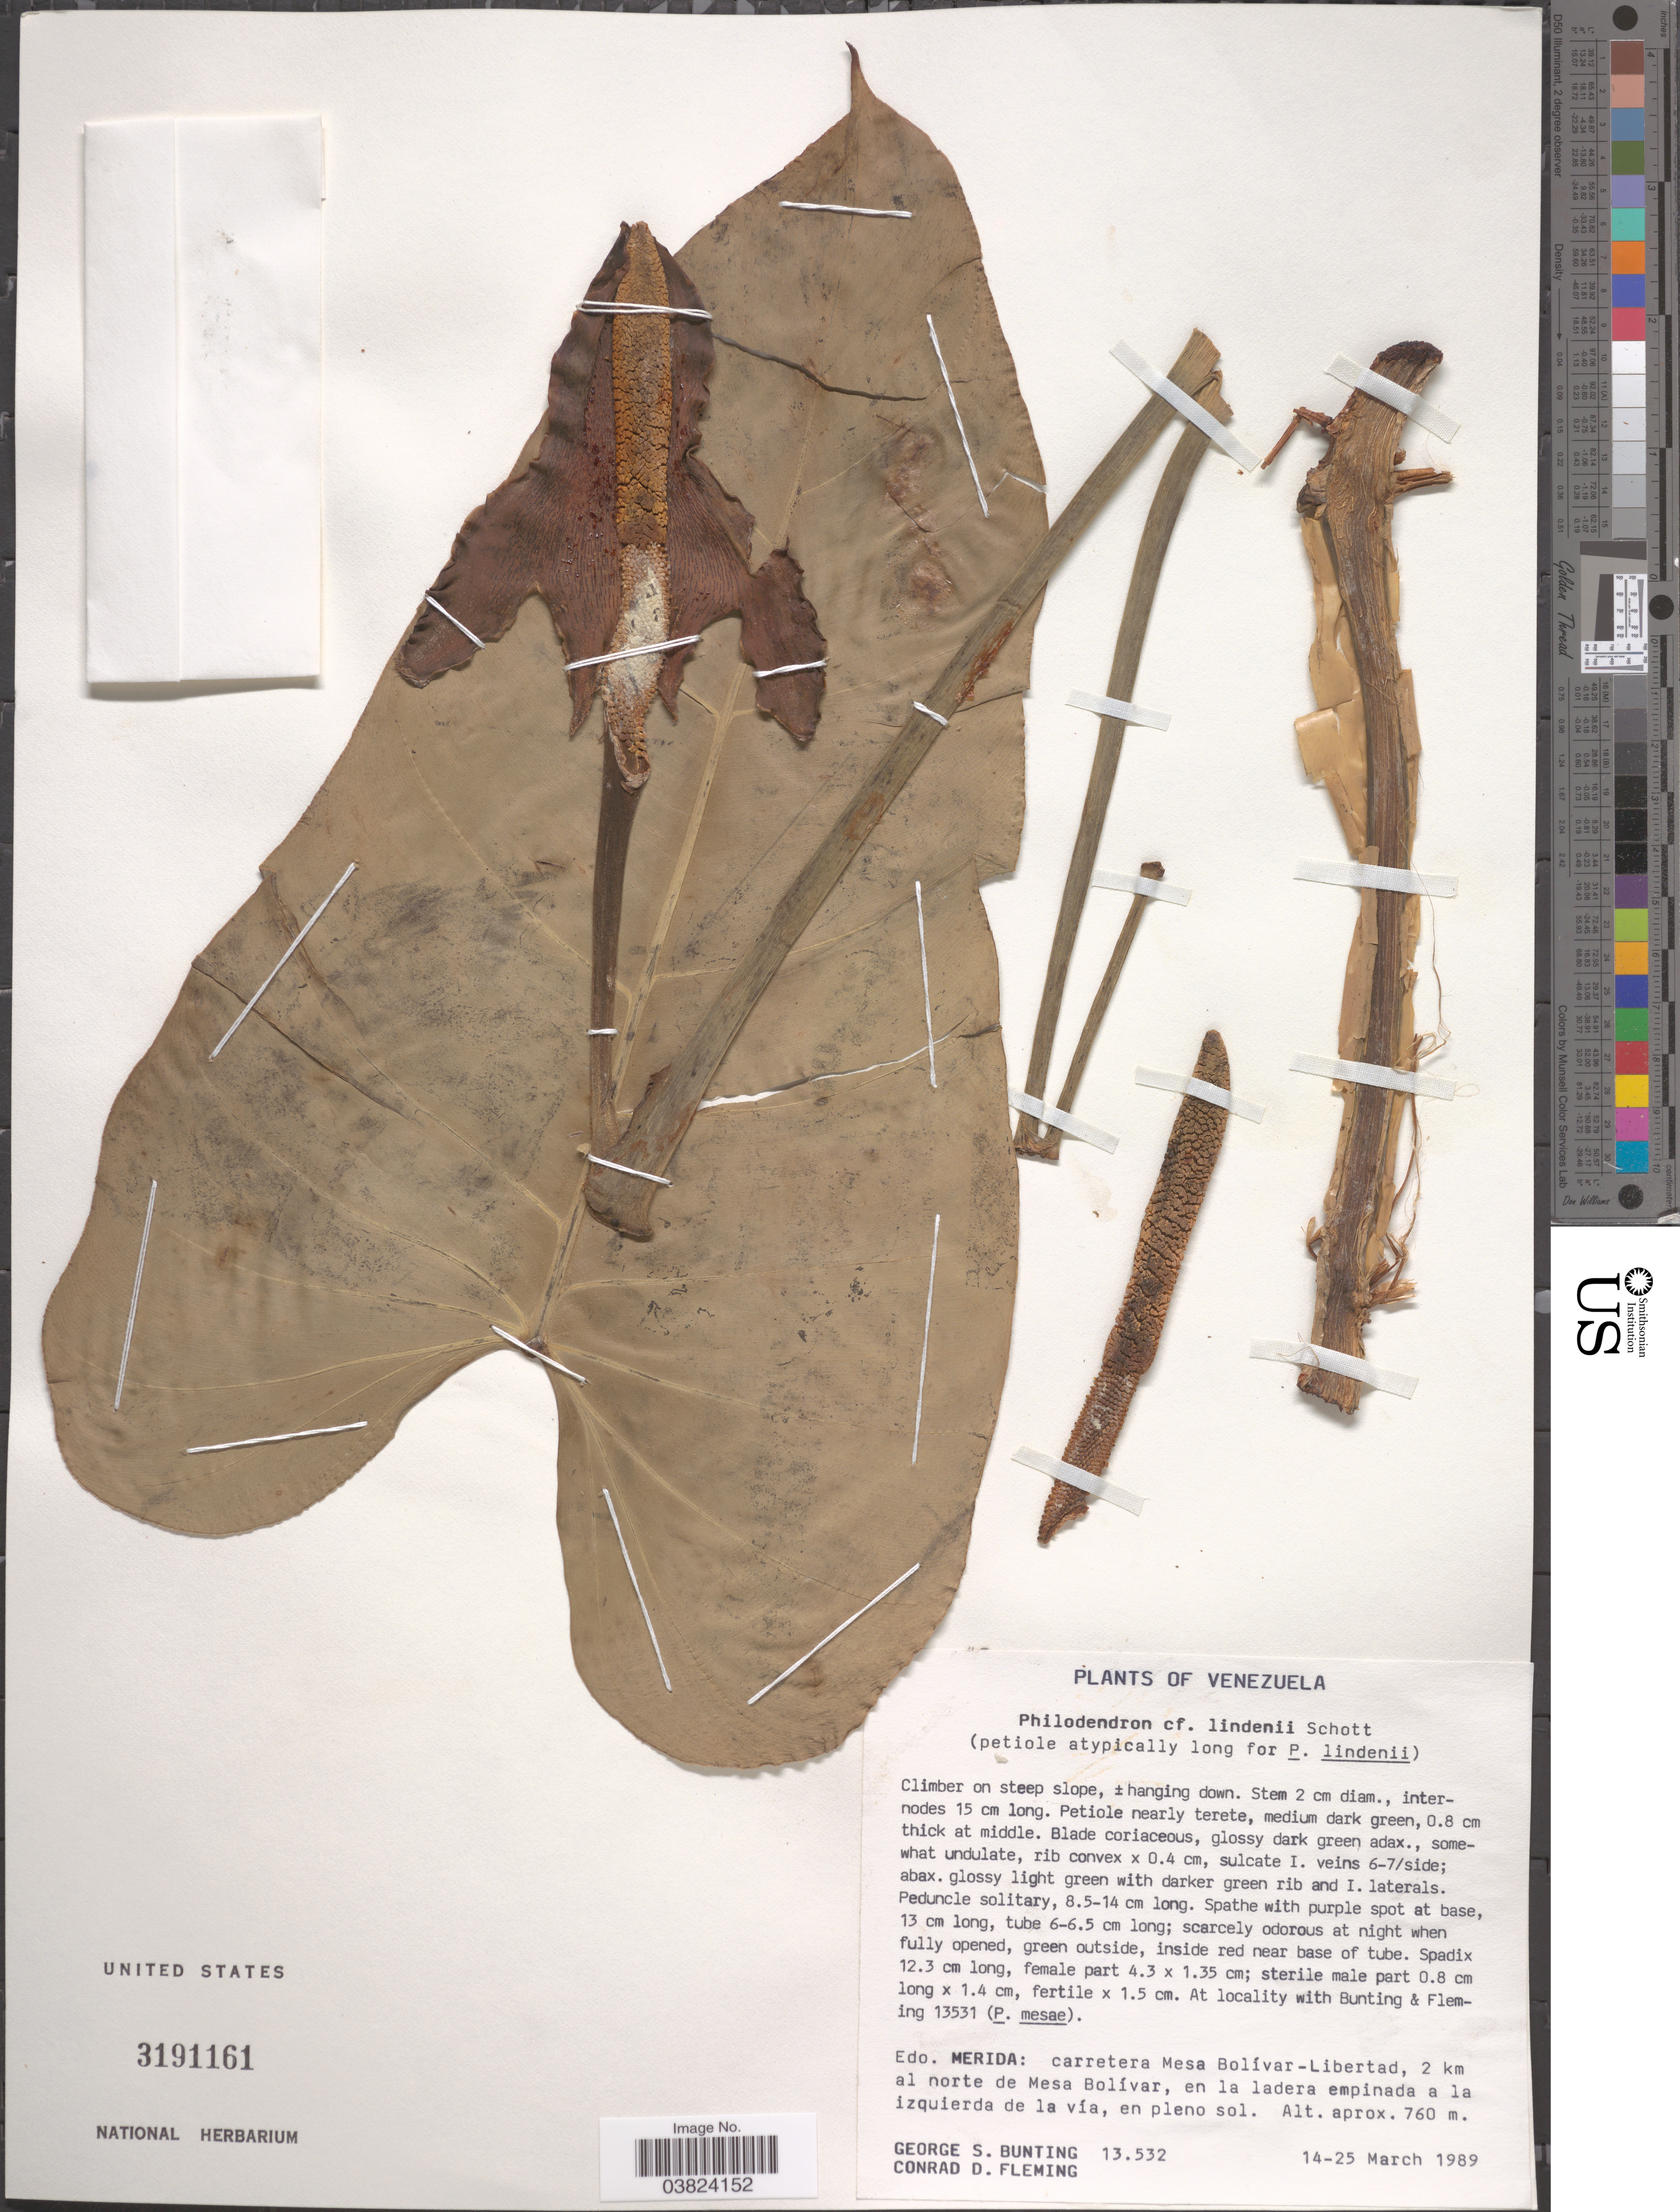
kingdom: Plantae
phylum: Tracheophyta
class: Liliopsida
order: Alismatales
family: Araceae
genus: Philodendron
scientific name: Philodendron lindenii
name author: Schott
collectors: G. S. Bunting & C. Fleming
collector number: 13532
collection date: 1989-03-14/1989-03-25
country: Venezuela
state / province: Merida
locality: Edo. Merida: carretera Mesa Bolívar-Libertad, 2 km al norte de Mesa Bolívar, en la ladera empinada a la izquierda de la vía, en pleno sol.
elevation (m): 760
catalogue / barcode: US 3191161